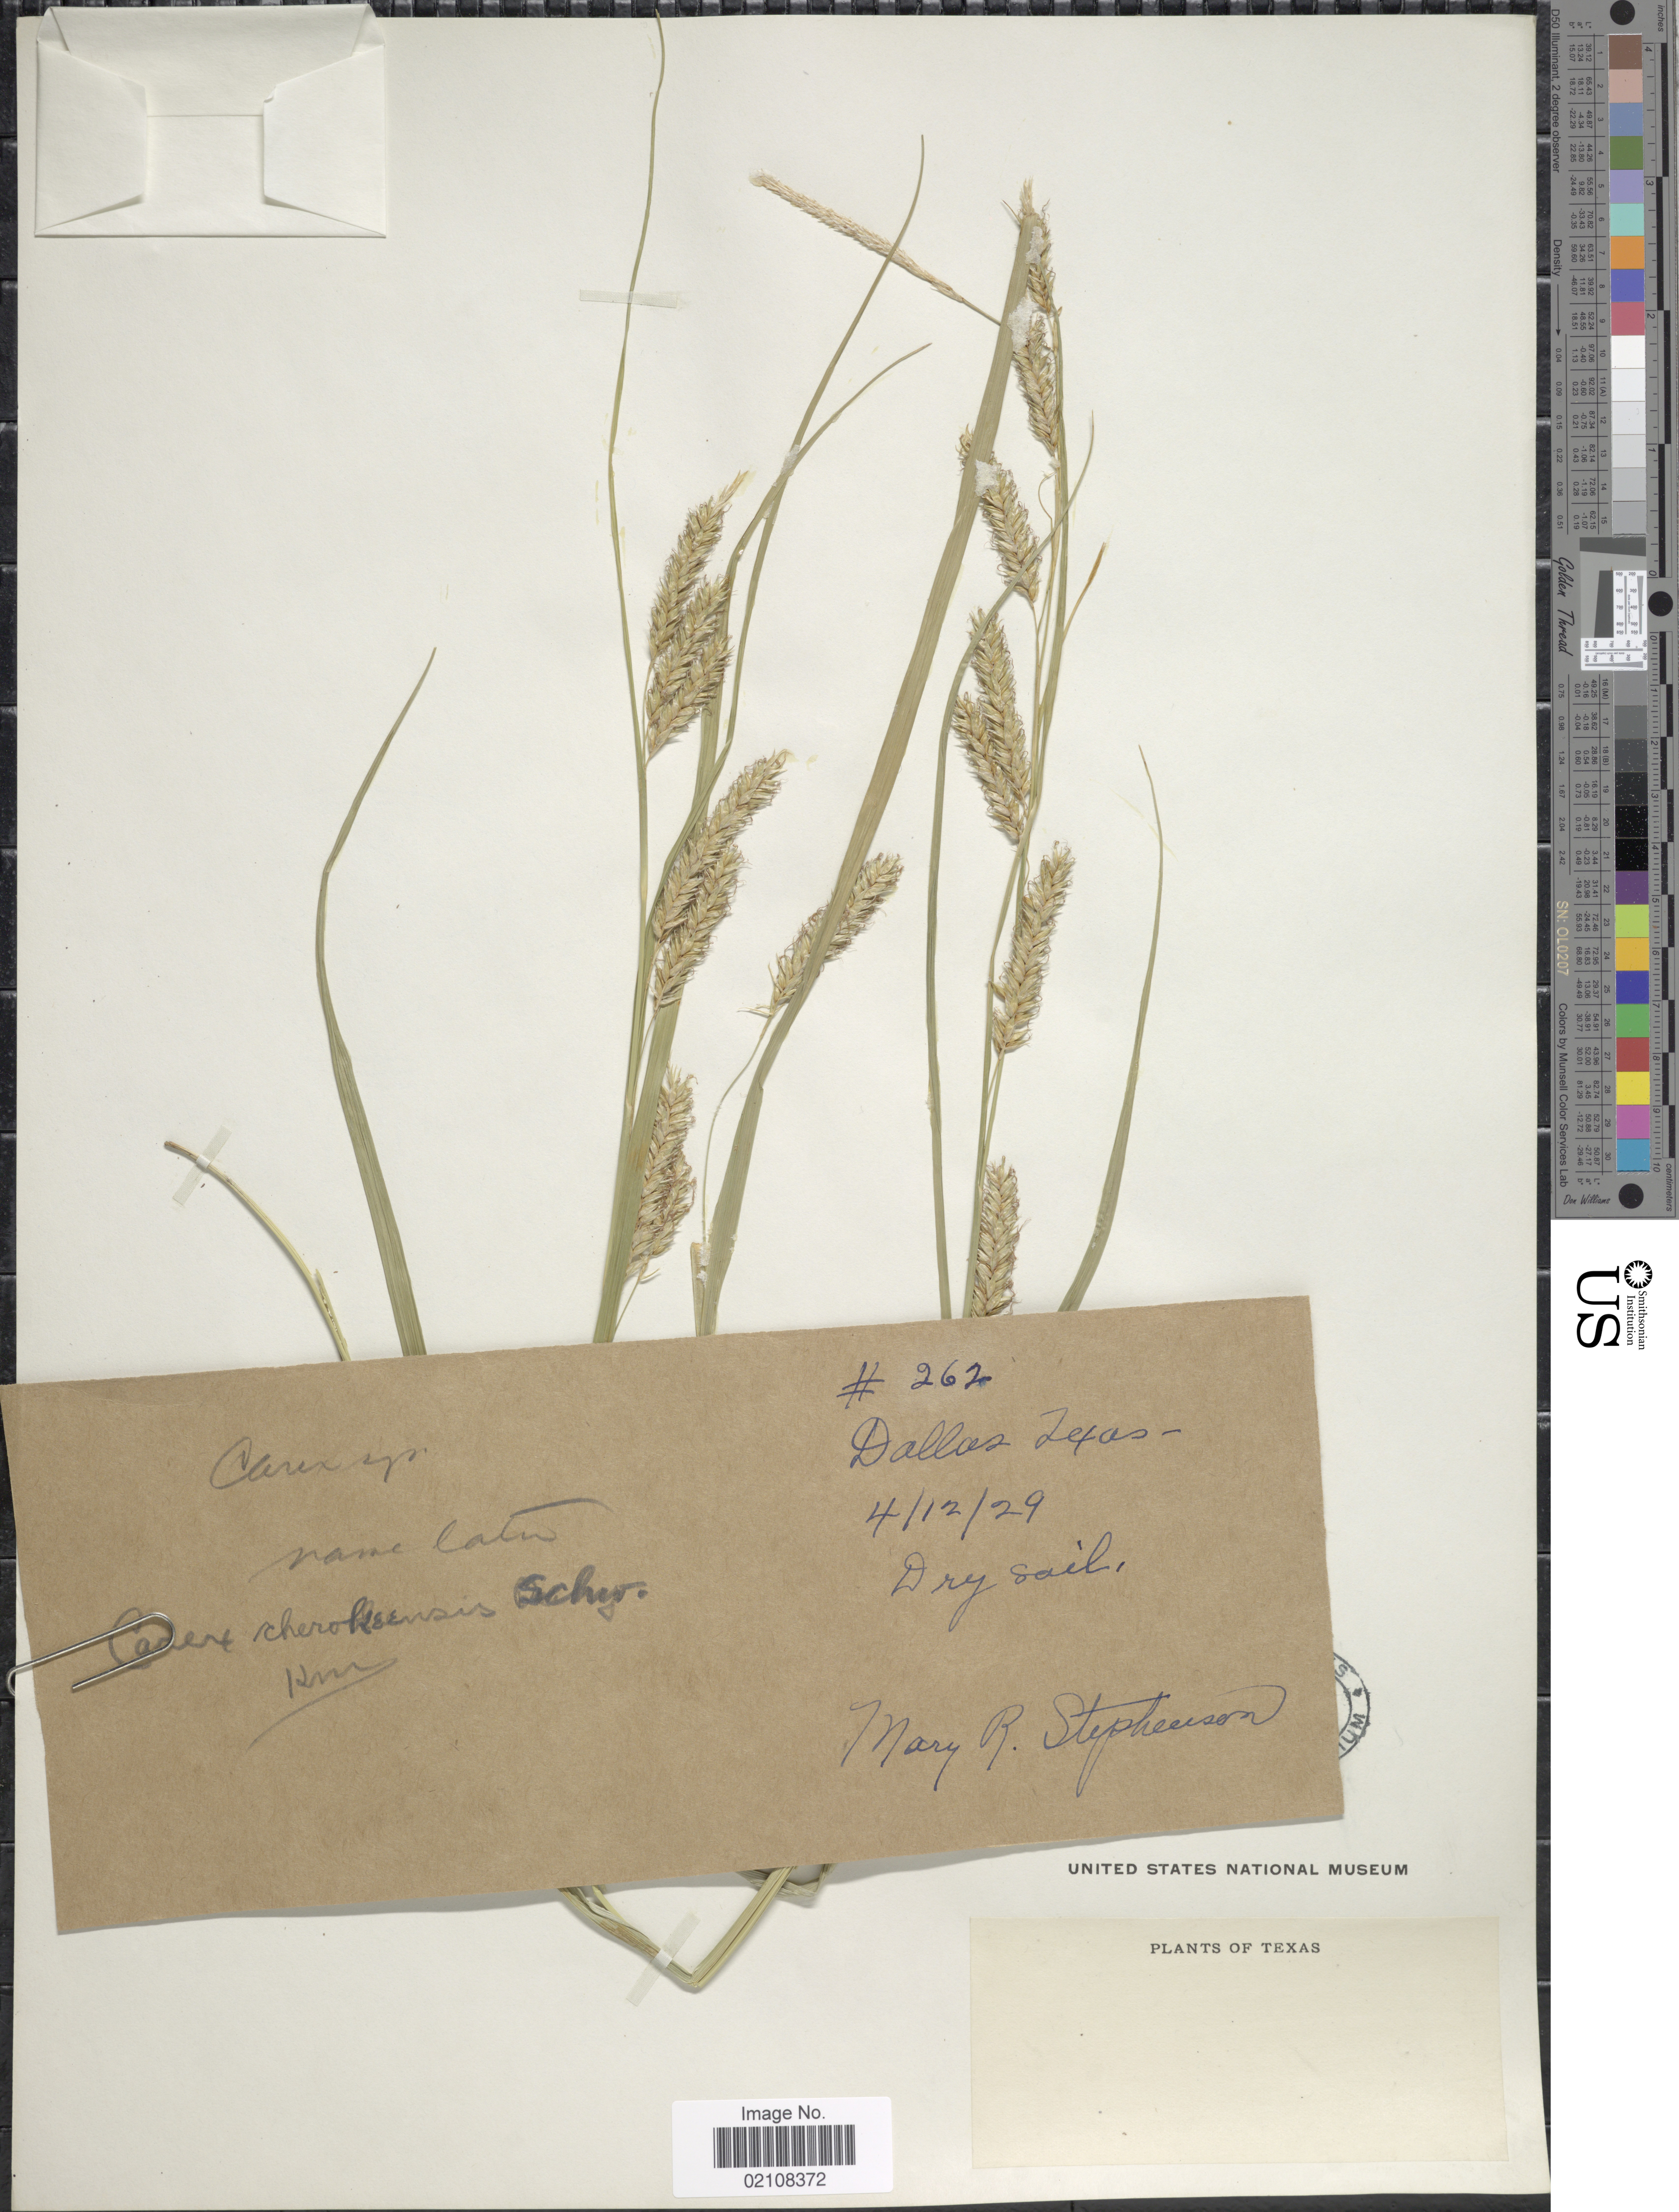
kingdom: Plantae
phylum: Tracheophyta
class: Liliopsida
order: Poales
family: Cyperaceae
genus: Carex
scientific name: Carex cherokeensis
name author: Schwein.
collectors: M. Stephenson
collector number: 262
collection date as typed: Transcribed d/m/y: 12/4/29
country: United States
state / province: Texas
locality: Dallas, Texas